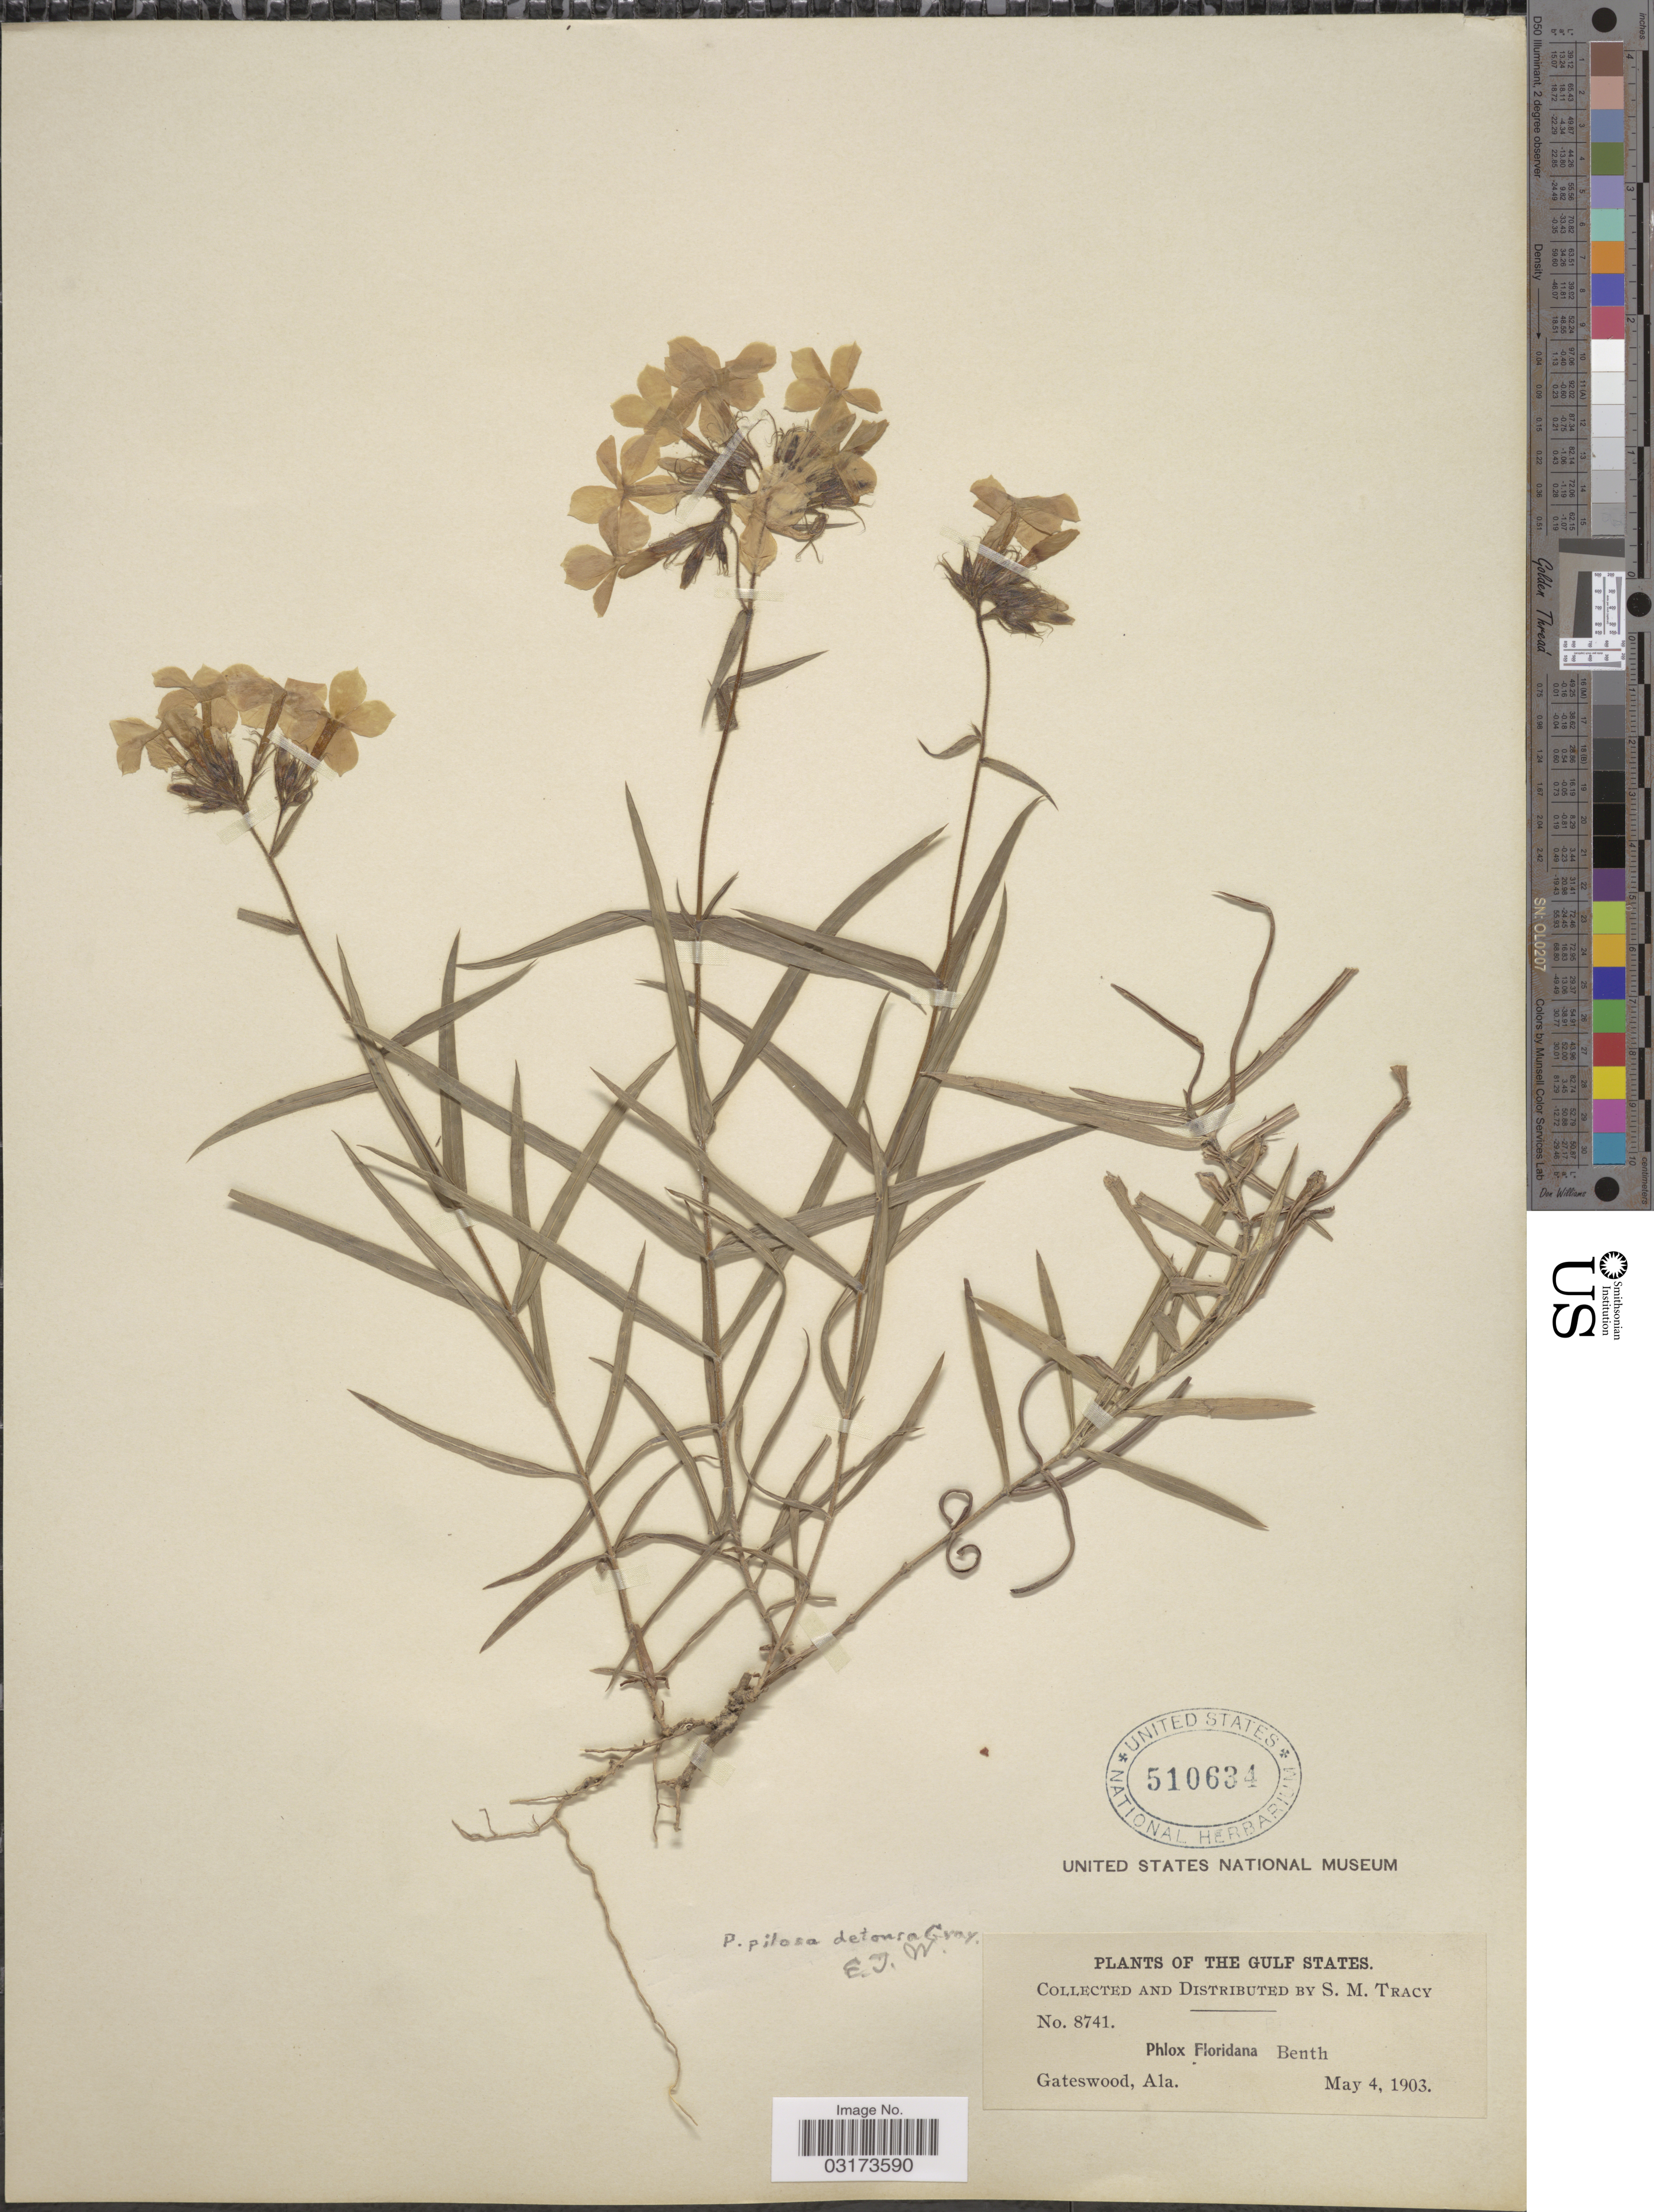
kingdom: Plantae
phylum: Tracheophyta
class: Magnoliopsida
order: Ericales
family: Polemoniaceae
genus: Phlox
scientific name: Phlox pilosa var. detonsa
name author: A. Gray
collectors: S. M. Tracy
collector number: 8741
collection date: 1903-05-04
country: United States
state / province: Alabama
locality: Gulf States, Gateswood.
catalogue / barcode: US 510634